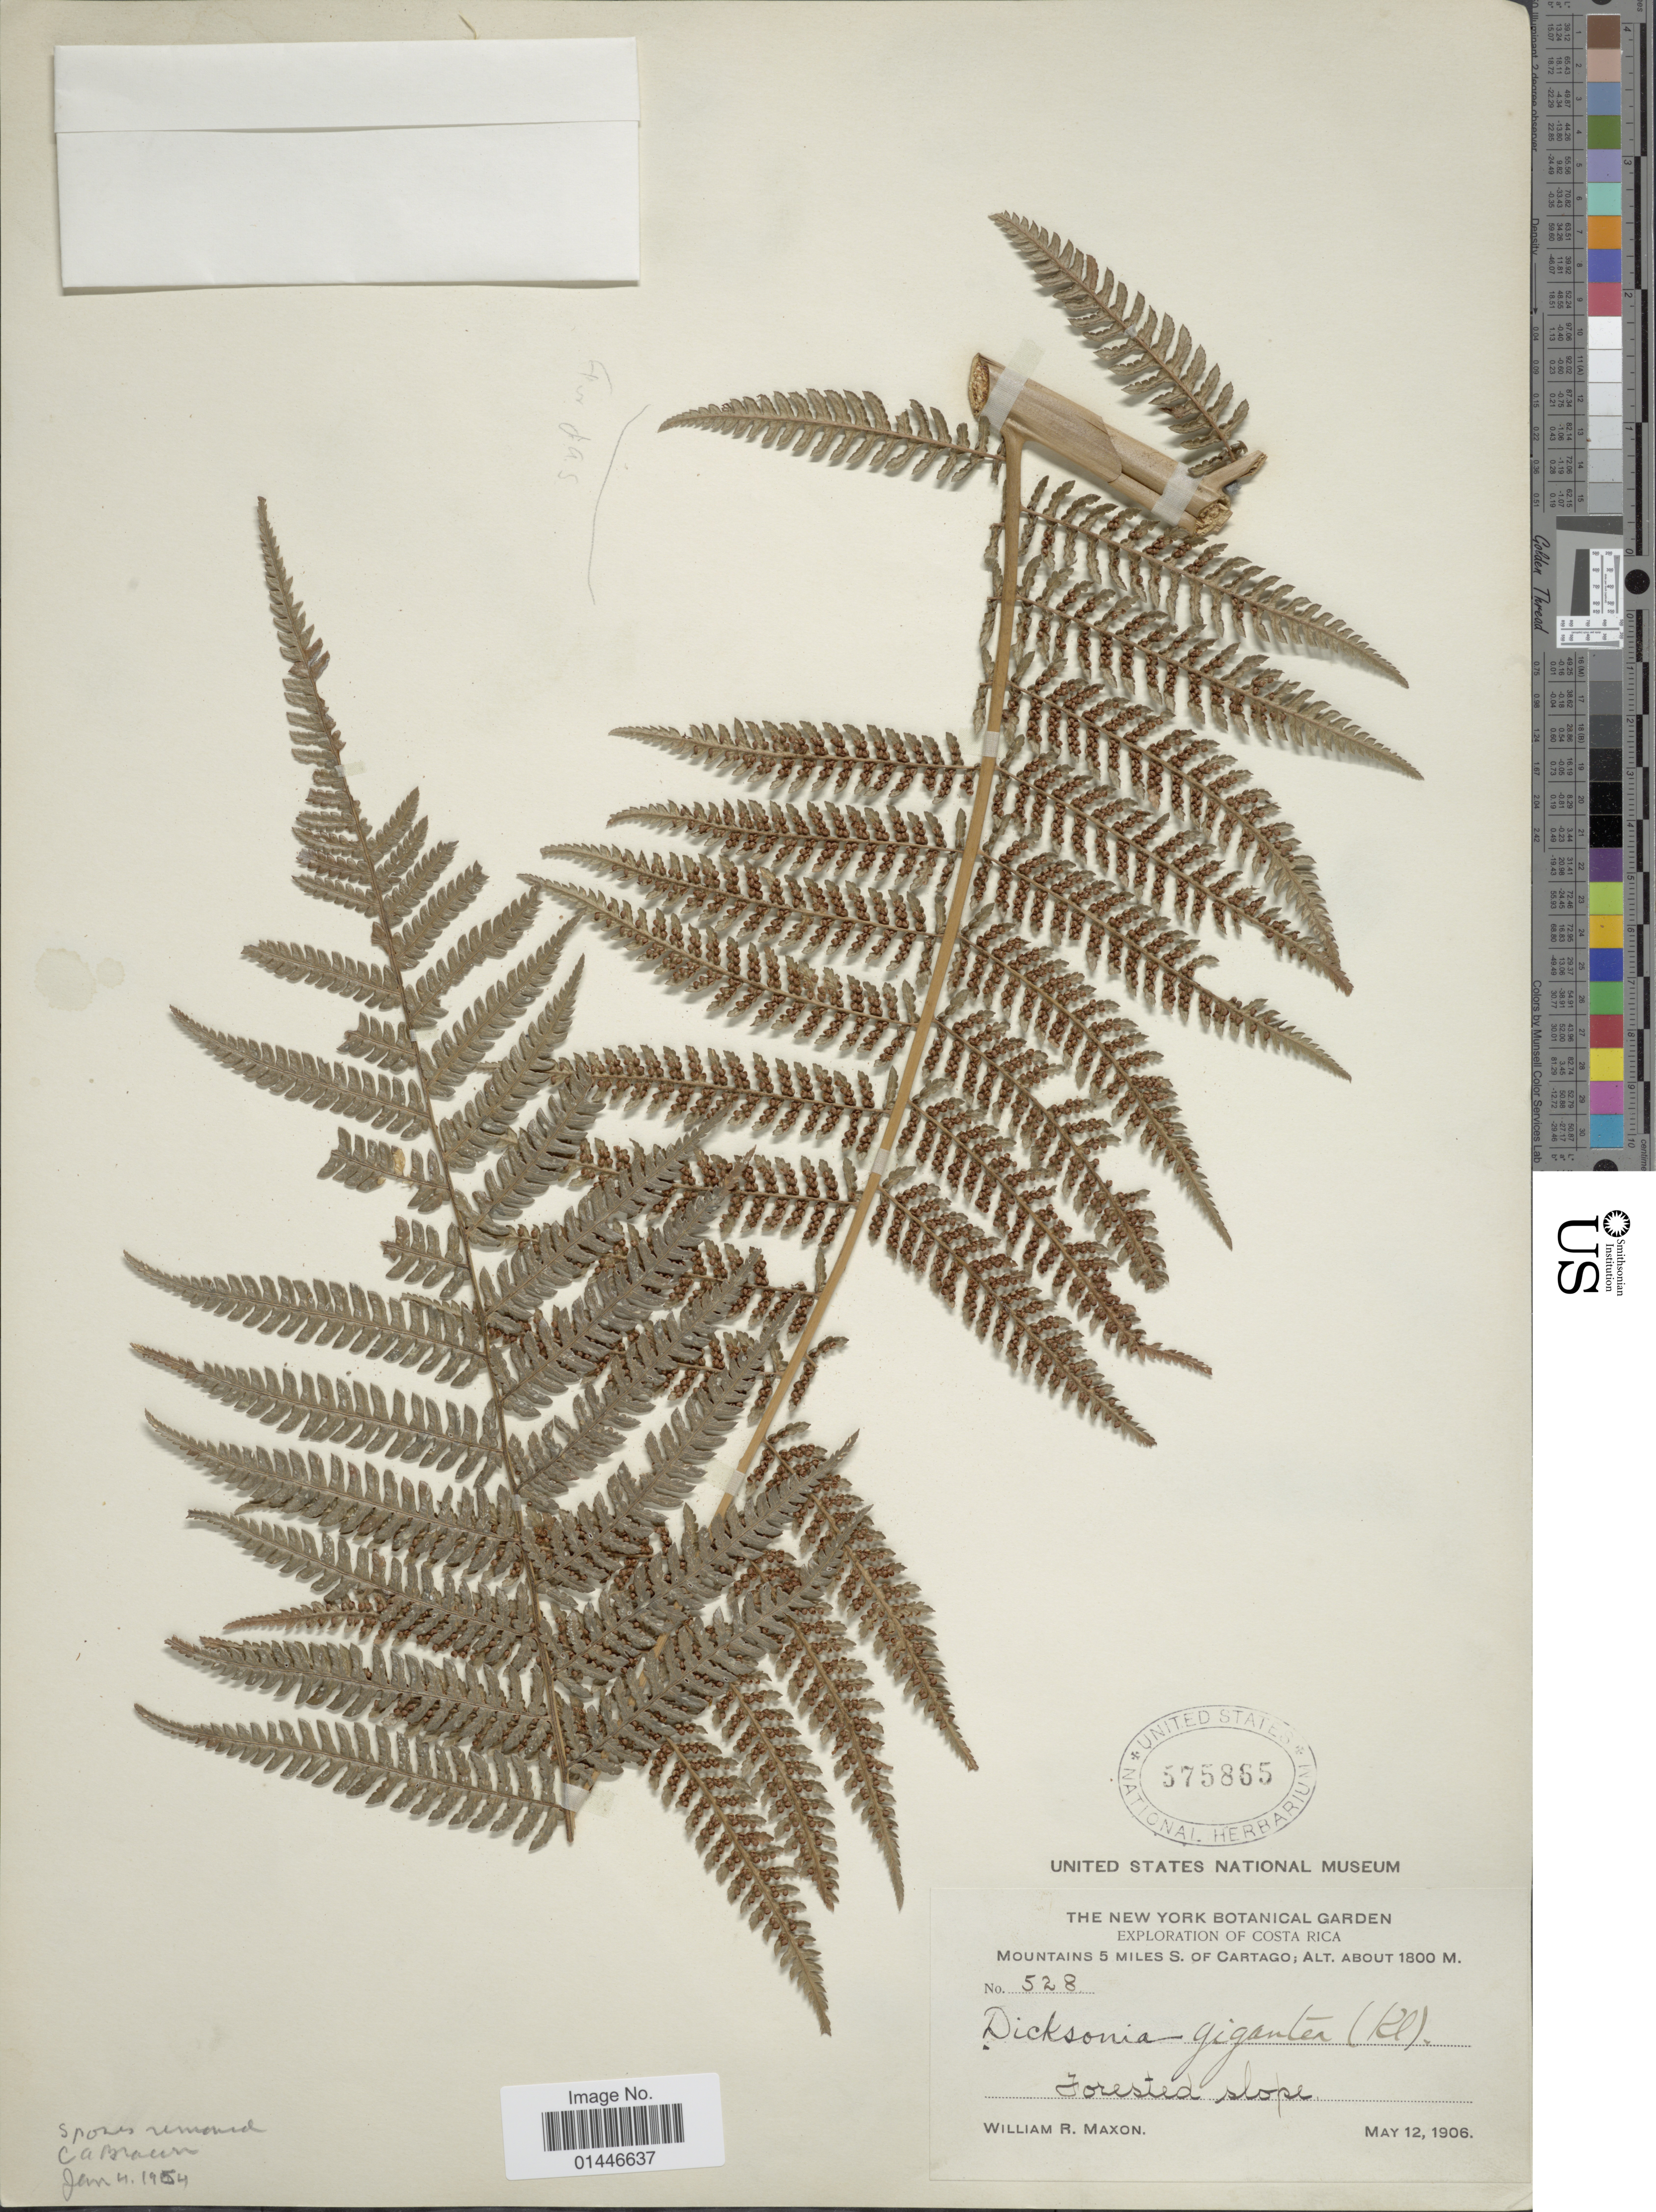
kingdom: Plantae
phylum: Tracheophyta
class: Polypodiopsida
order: Cyatheales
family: Dicksoniaceae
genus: Dicksonia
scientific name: Dicksonia gigantea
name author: H. Karst.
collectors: W. R. Maxon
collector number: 528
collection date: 1906-05-12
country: Costa Rica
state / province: Cartago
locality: Mountain 5 miles S. of Cartago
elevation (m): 1800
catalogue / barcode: US 575865